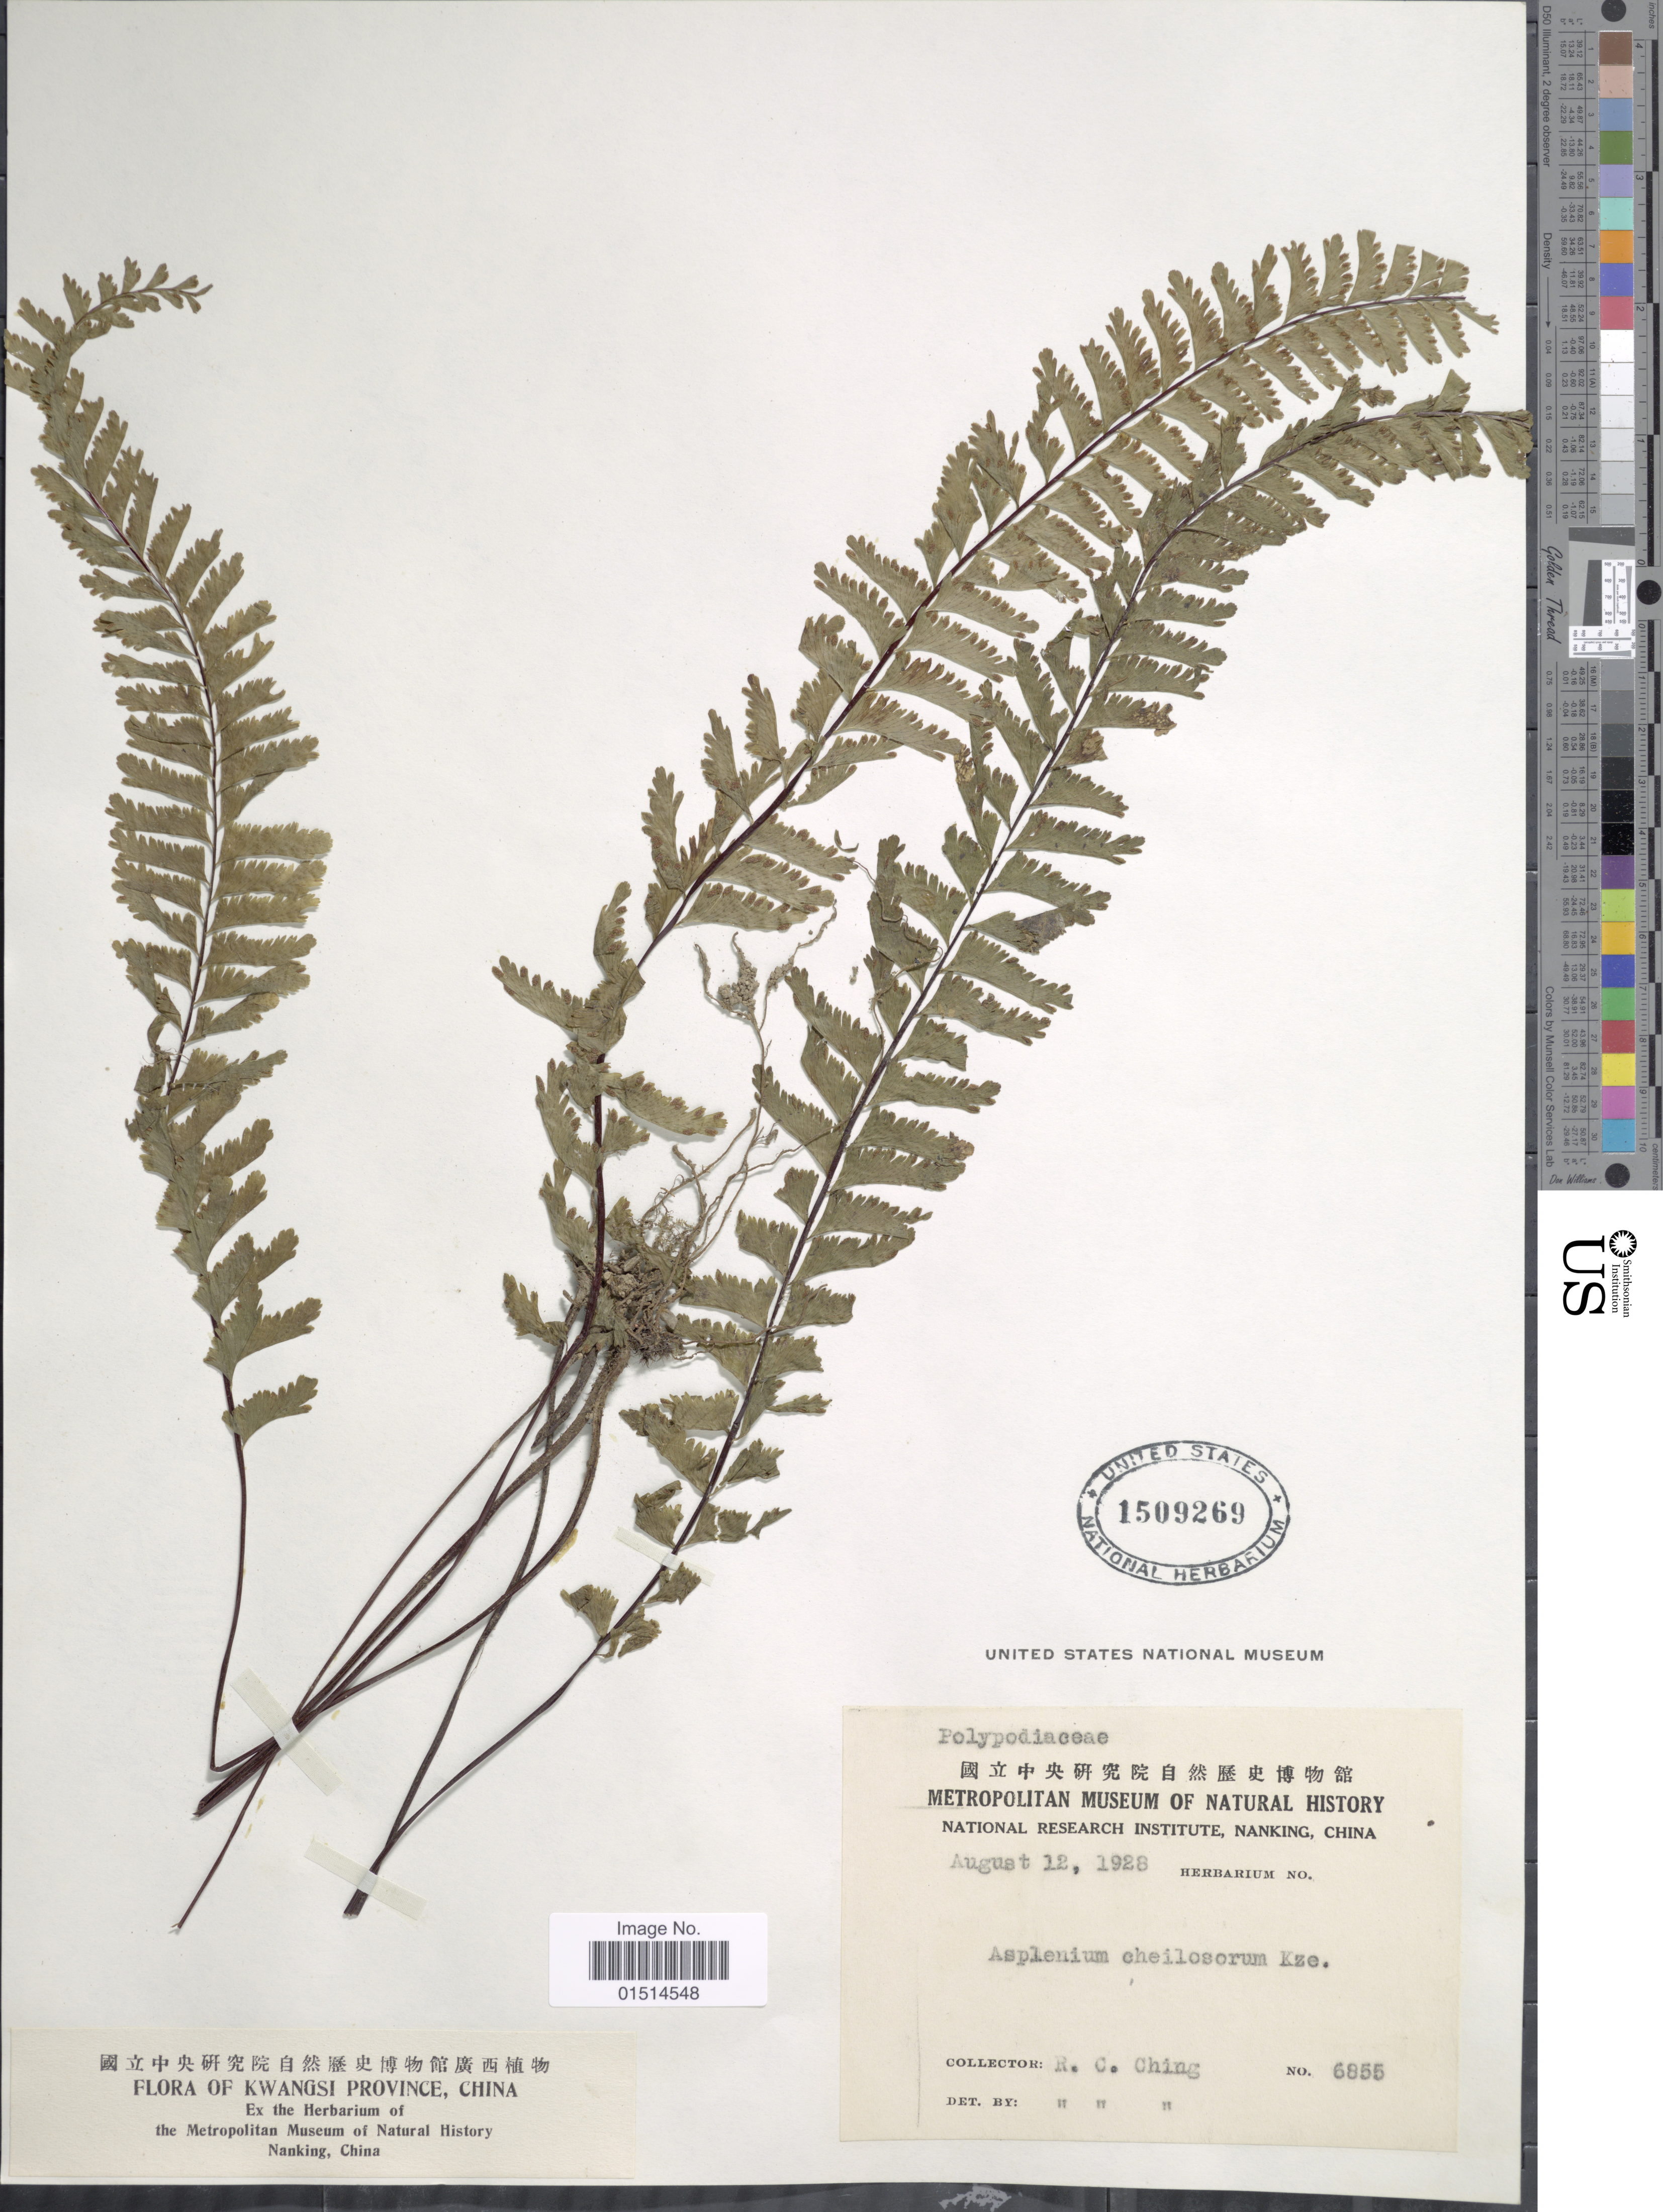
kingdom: Plantae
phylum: Tracheophyta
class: Polypodiopsida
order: Polypodiales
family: Aspleniaceae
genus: Asplenium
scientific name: Asplenium cheilosorum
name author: Kunze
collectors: R. C. Ching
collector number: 6855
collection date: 1928-08-12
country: China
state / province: Guangxi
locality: Kwangsi Province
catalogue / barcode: US 1509269